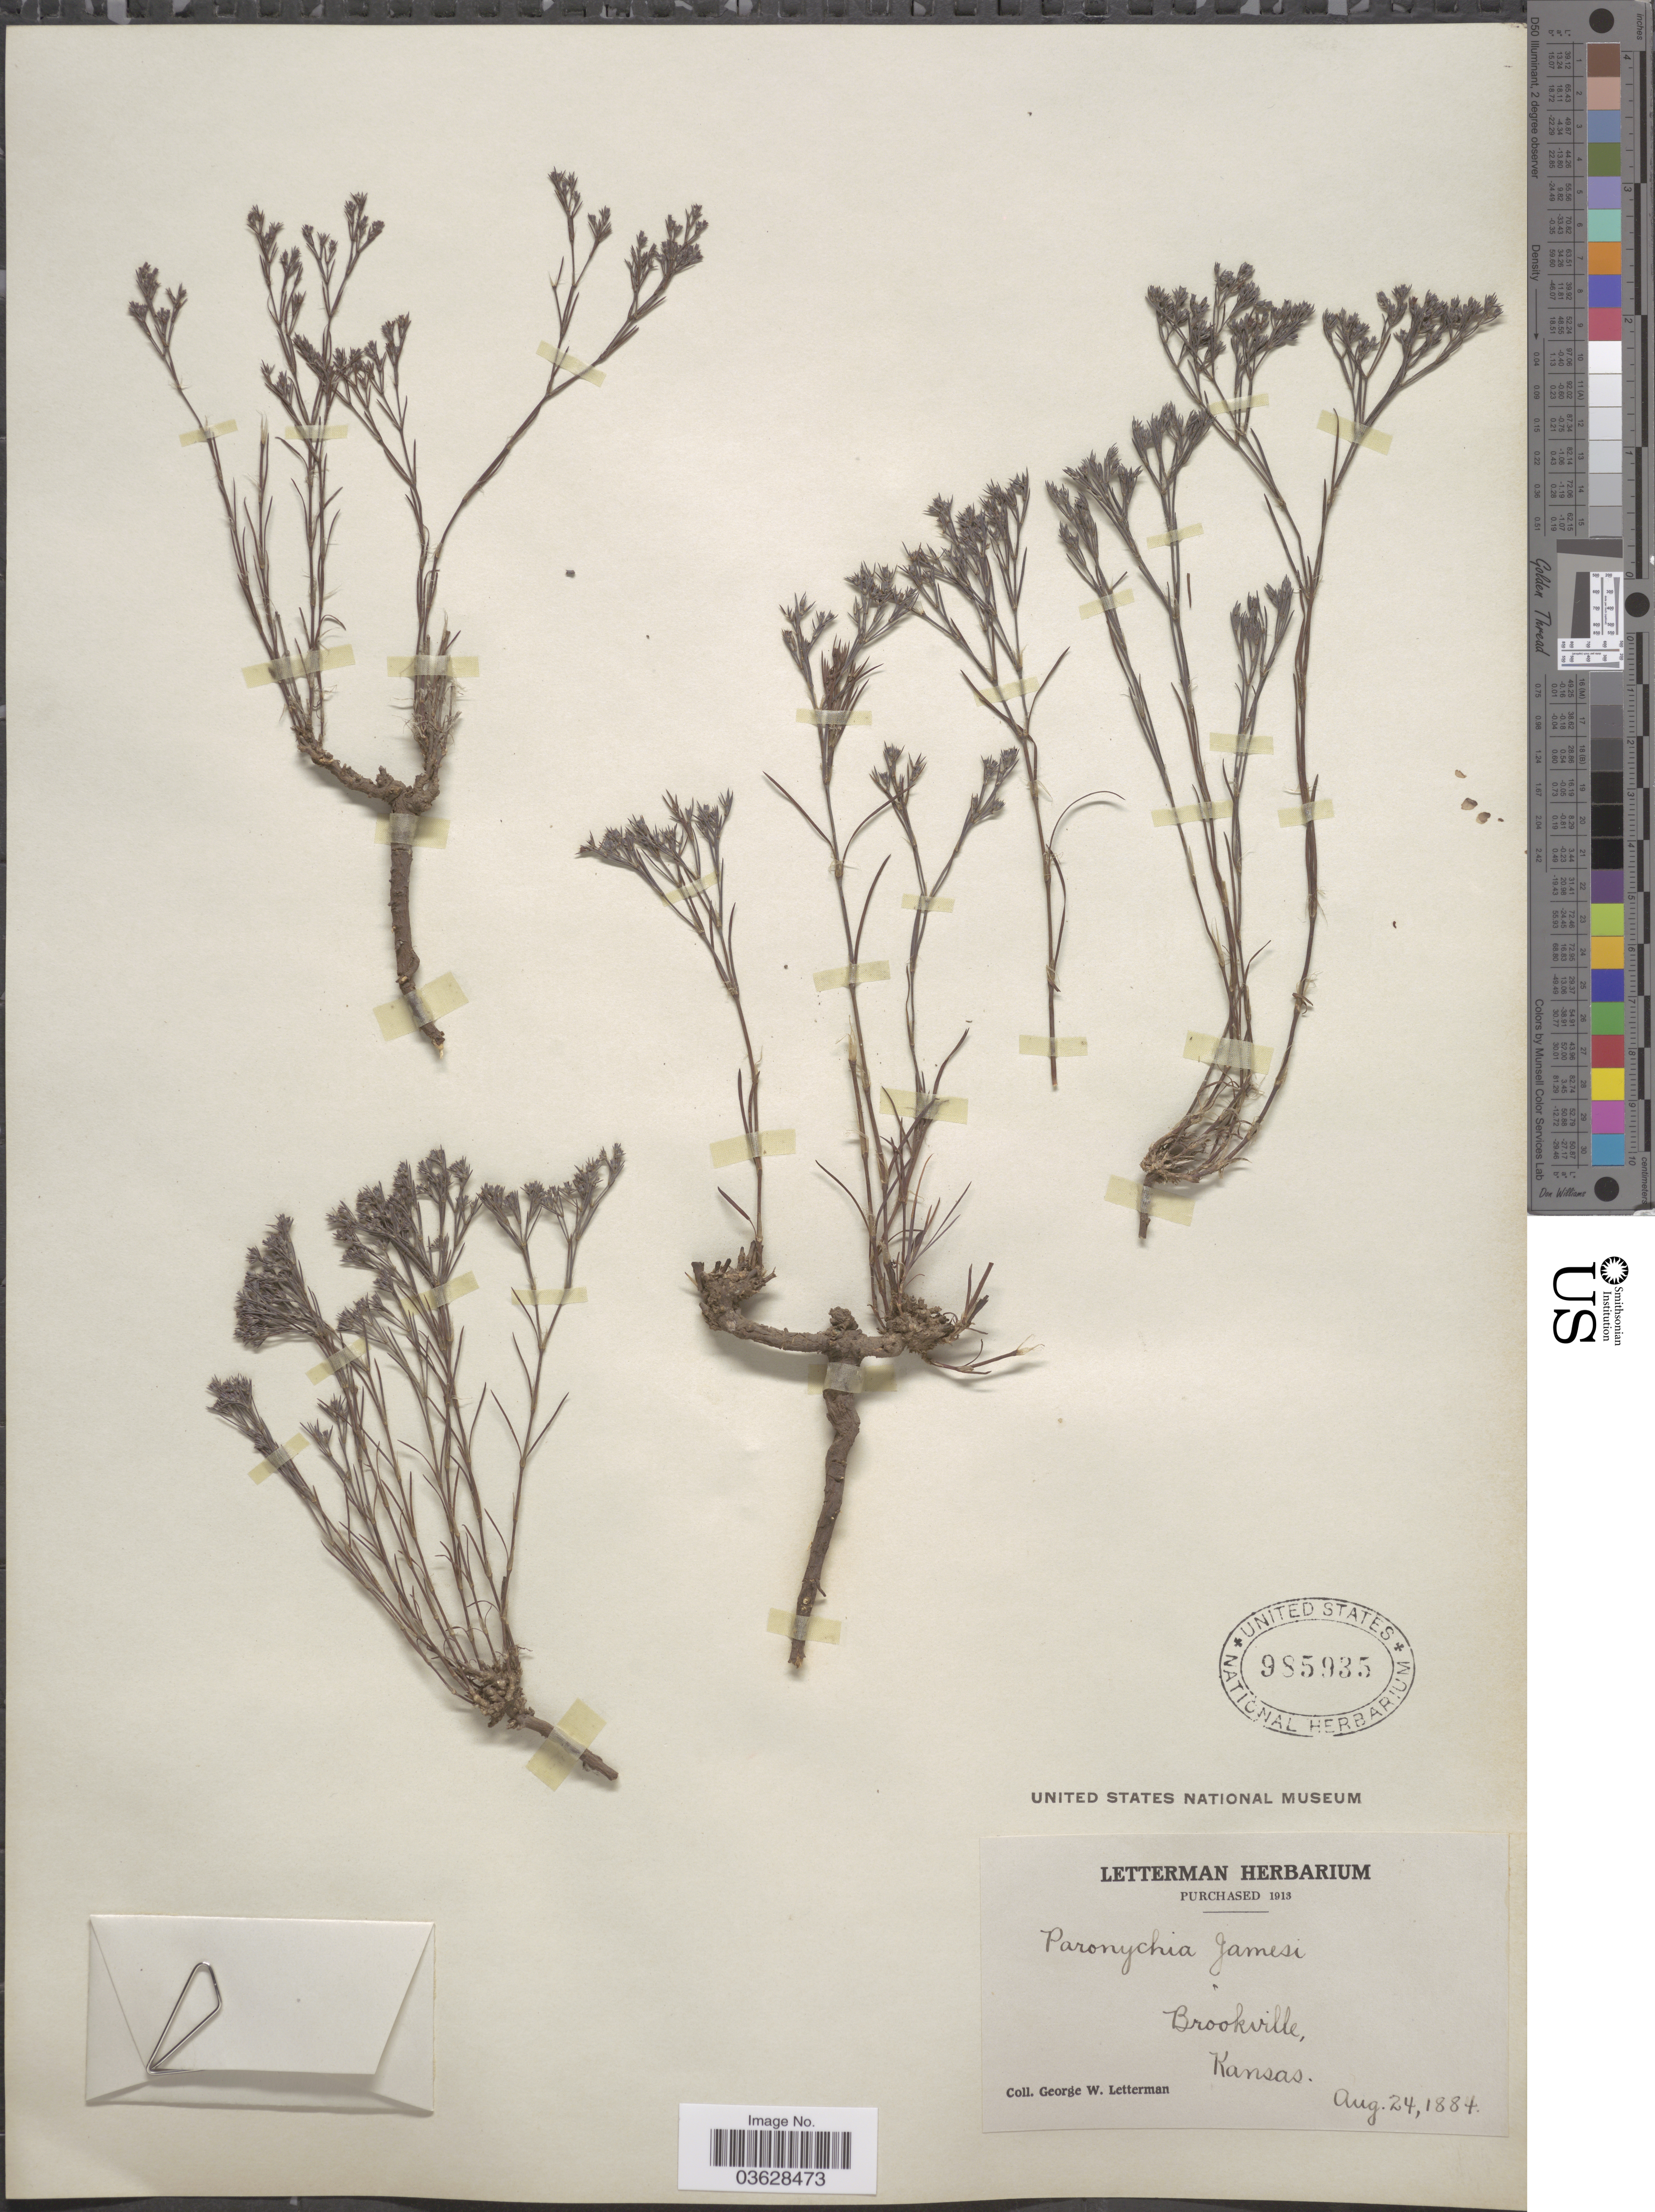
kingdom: Plantae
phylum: Tracheophyta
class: Magnoliopsida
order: Caryophyllales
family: Caryophyllaceae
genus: Paronychia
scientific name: Paronychia jamesii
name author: Torr. & A. Gray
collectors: G. W. Letterman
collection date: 1884-08-24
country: United States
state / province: Kansas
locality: Brookville.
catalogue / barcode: US 985935